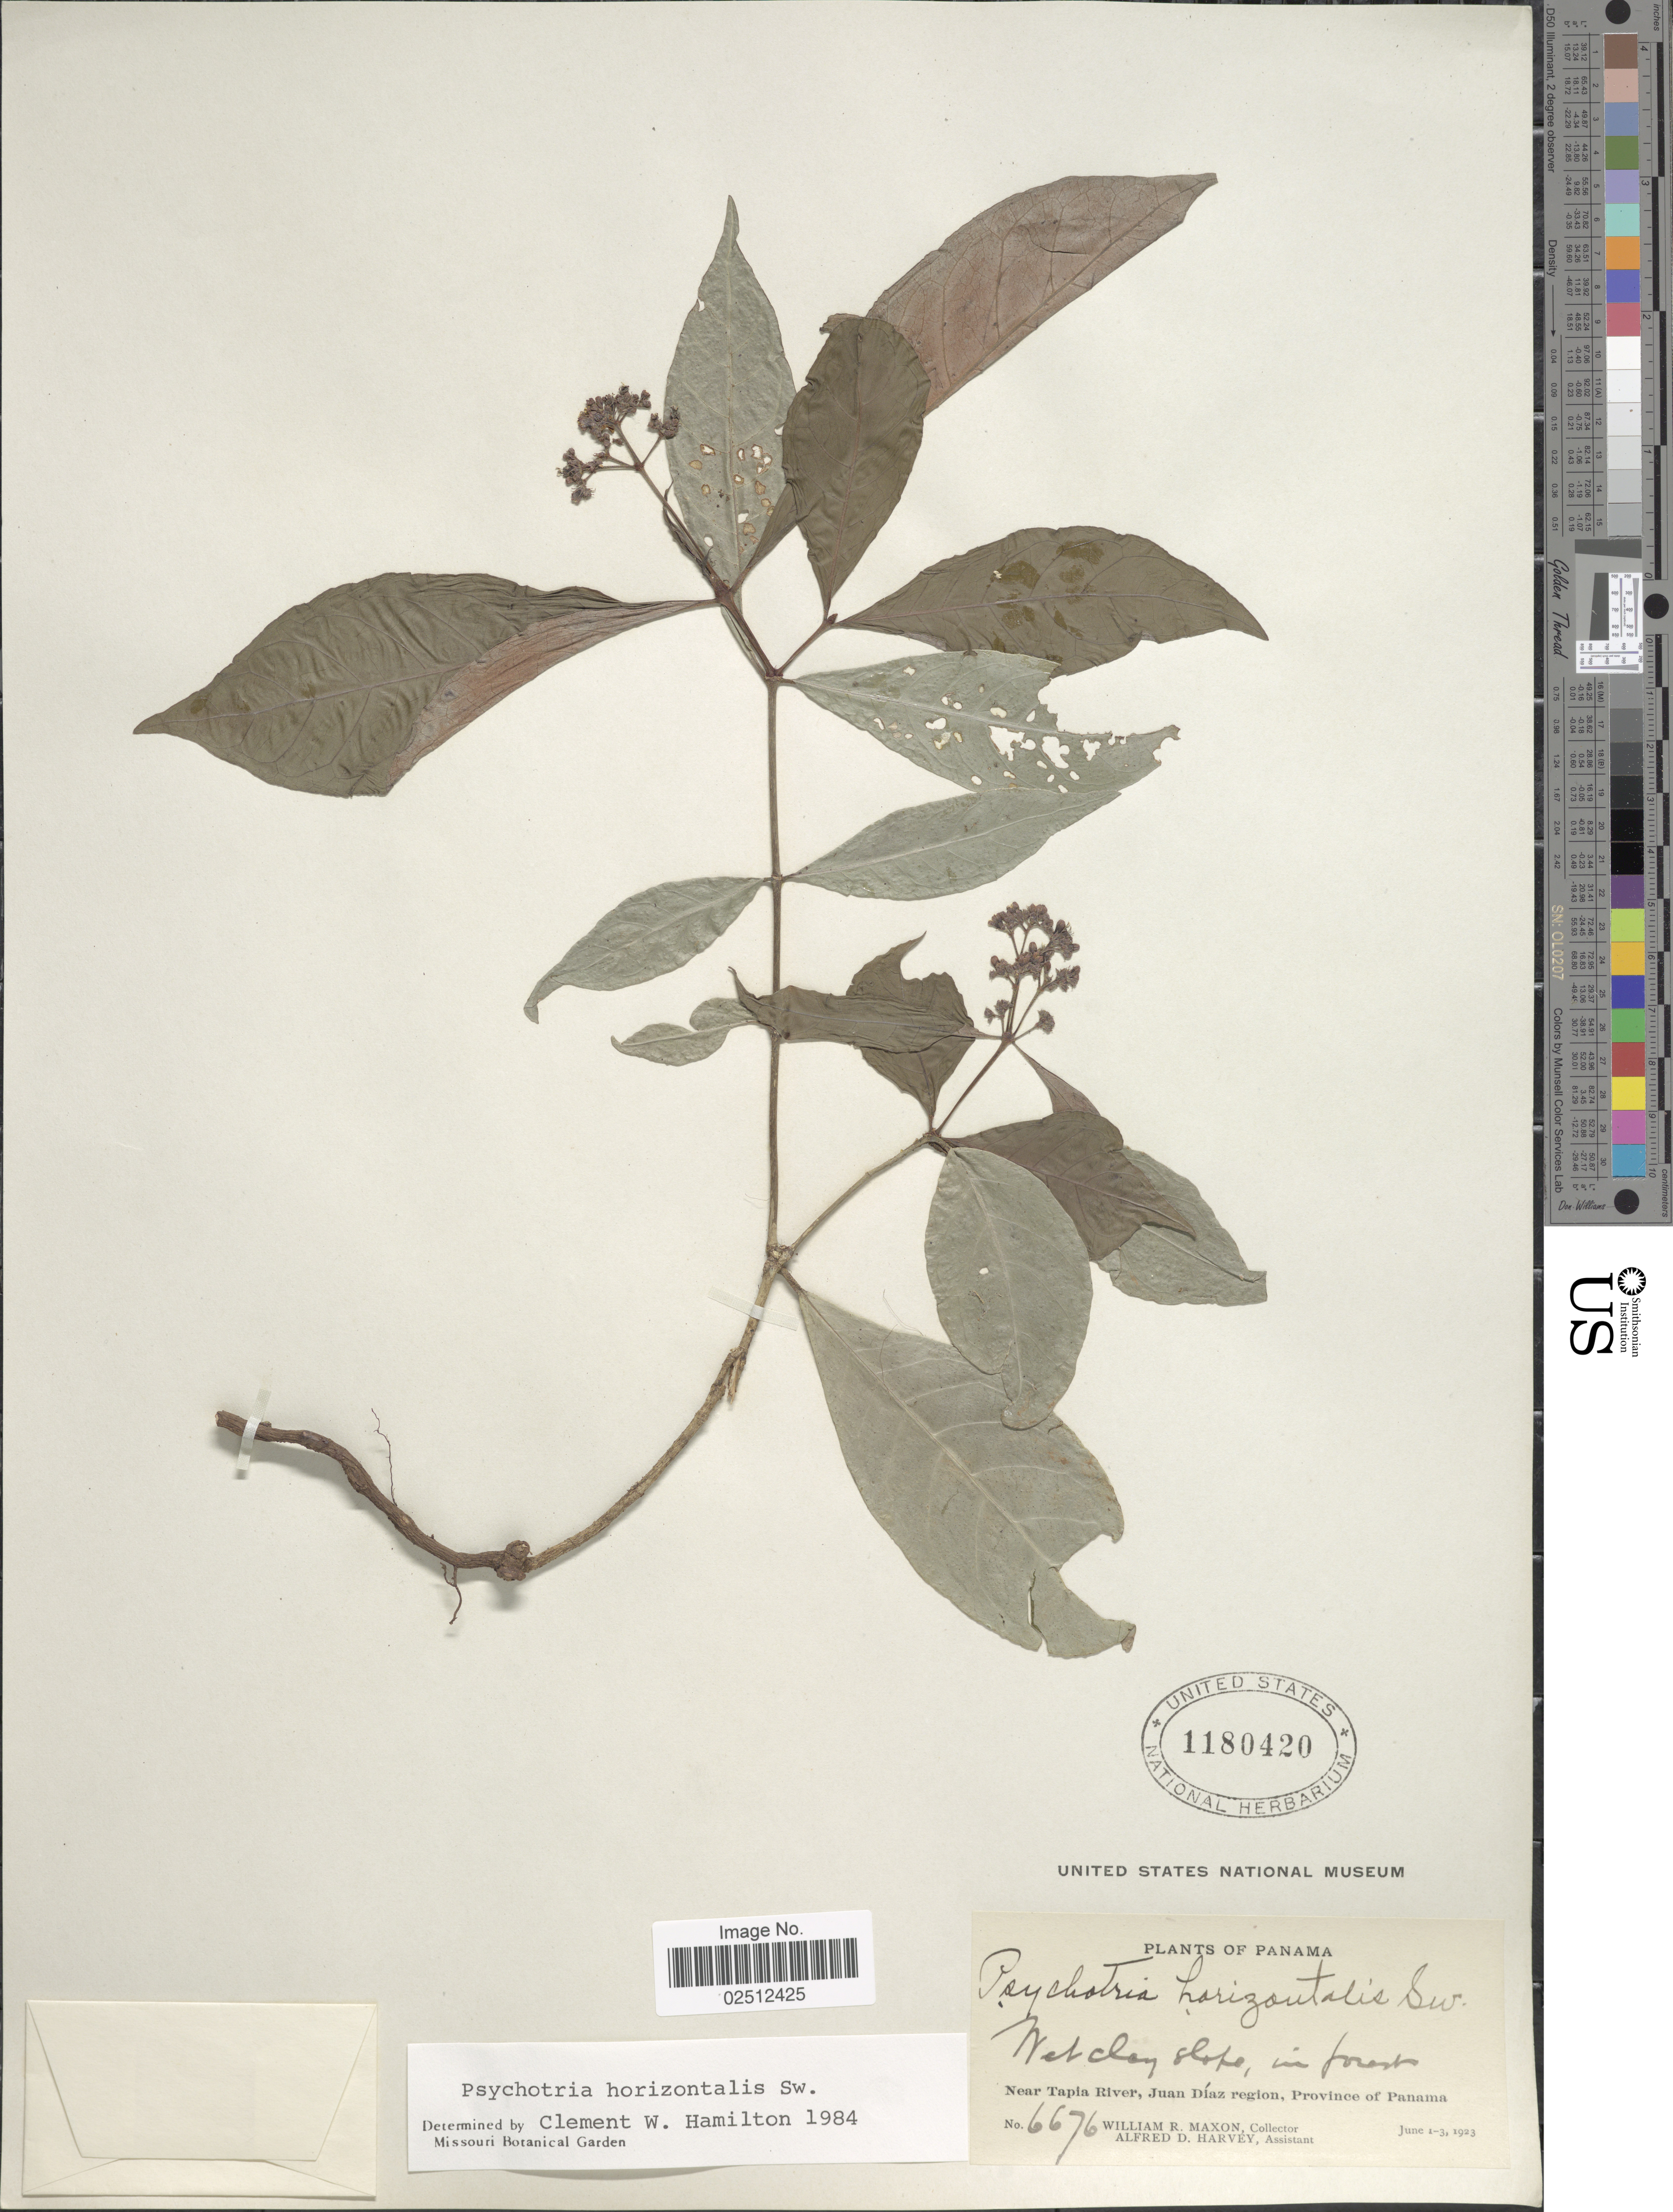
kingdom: Plantae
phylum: Tracheophyta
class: Magnoliopsida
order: Gentianales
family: Rubiaceae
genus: Psychotria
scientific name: Psychotria horizontalis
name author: Sw.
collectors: W. R. Maxon & A. D. Harvey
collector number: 6676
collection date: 1923-06-01/1923-06-03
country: Panama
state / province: Panamá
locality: Near Tapia River, Juan Diaz Region, Province of Panama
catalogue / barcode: US 1180420